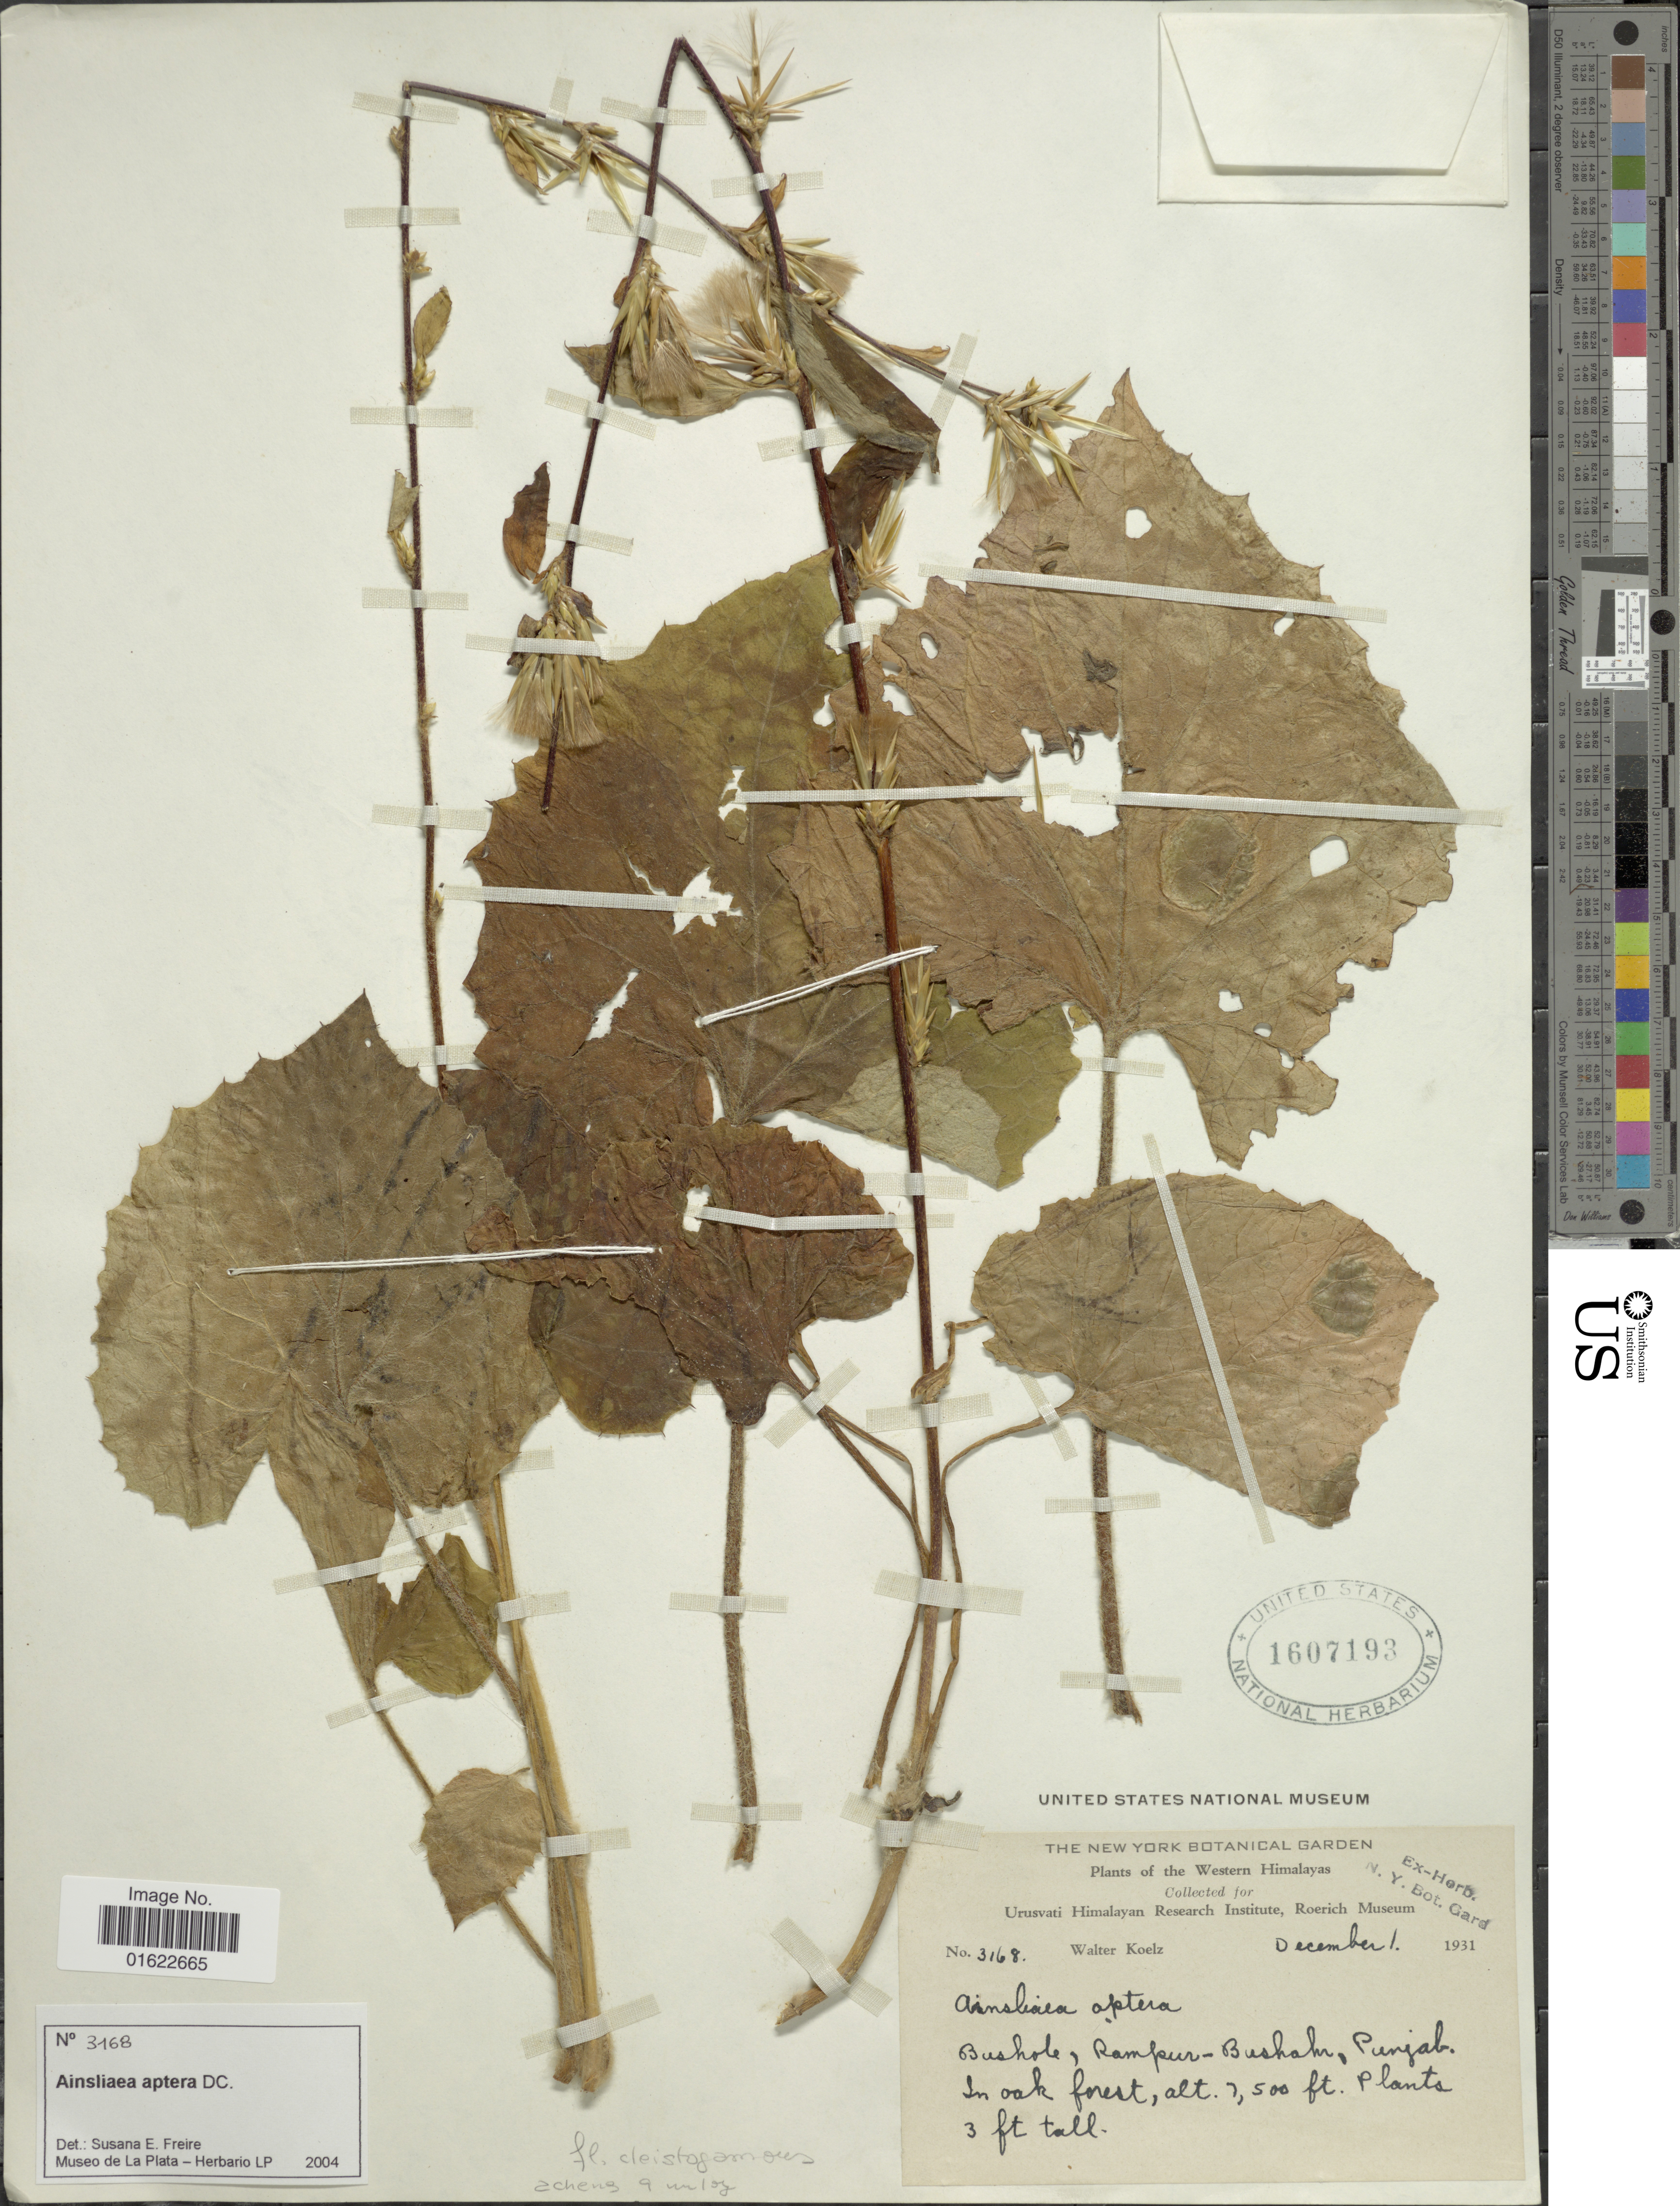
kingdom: Plantae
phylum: Tracheophyta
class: Magnoliopsida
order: Asterales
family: Asteraceae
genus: Ainsliaea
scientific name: Ainsliaea aptera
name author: DC.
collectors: W. N. Koelz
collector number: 3168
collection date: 1931-12-01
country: India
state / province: Punjab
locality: Western Himalaya, Bushole, Rampur-Bushahr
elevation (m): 2286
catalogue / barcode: US 1607193